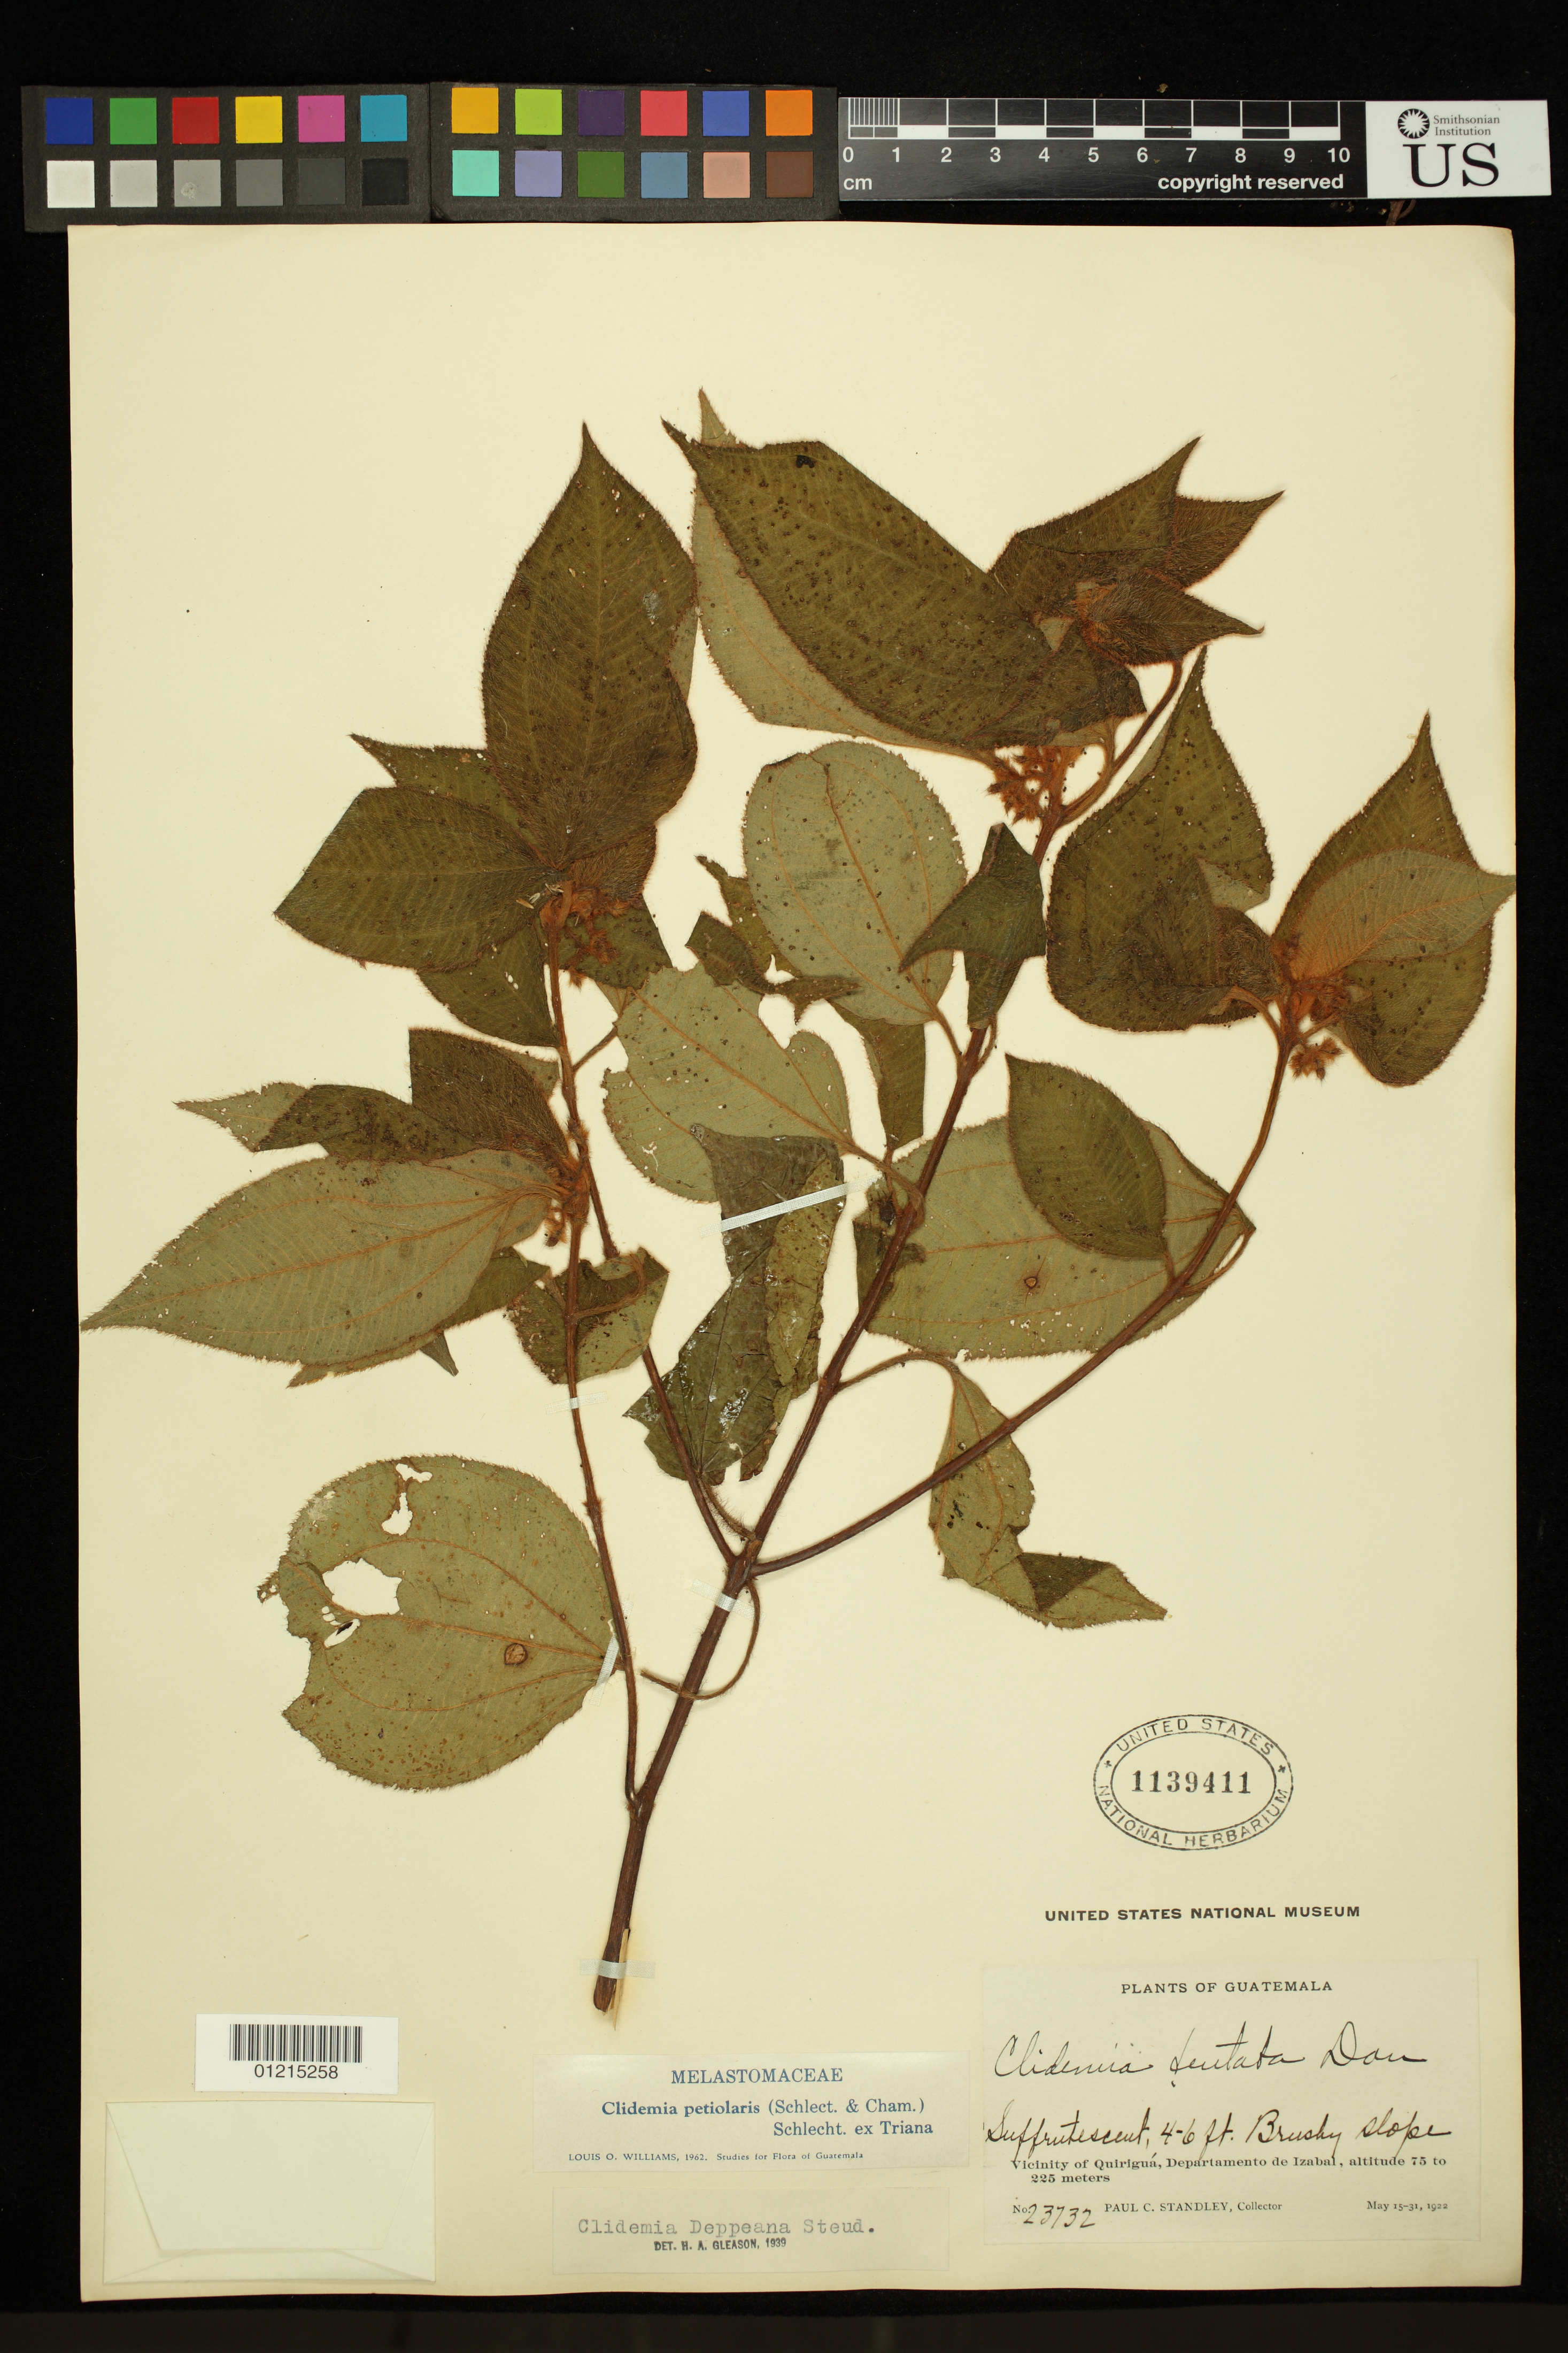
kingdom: Plantae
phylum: Tracheophyta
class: Magnoliopsida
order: Myrtales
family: Melastomataceae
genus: Clidemia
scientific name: Clidemia petiolaris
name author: (Schltdl. & Cham.) Schltdl. ex Triana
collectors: P. C. Standley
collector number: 23732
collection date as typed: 15 May 1922 to 31 Mar 1922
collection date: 1922-03-31/1922-05-15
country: Guatemala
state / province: Izabal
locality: Vicinity of Quiriguá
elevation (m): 75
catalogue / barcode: US 1139411